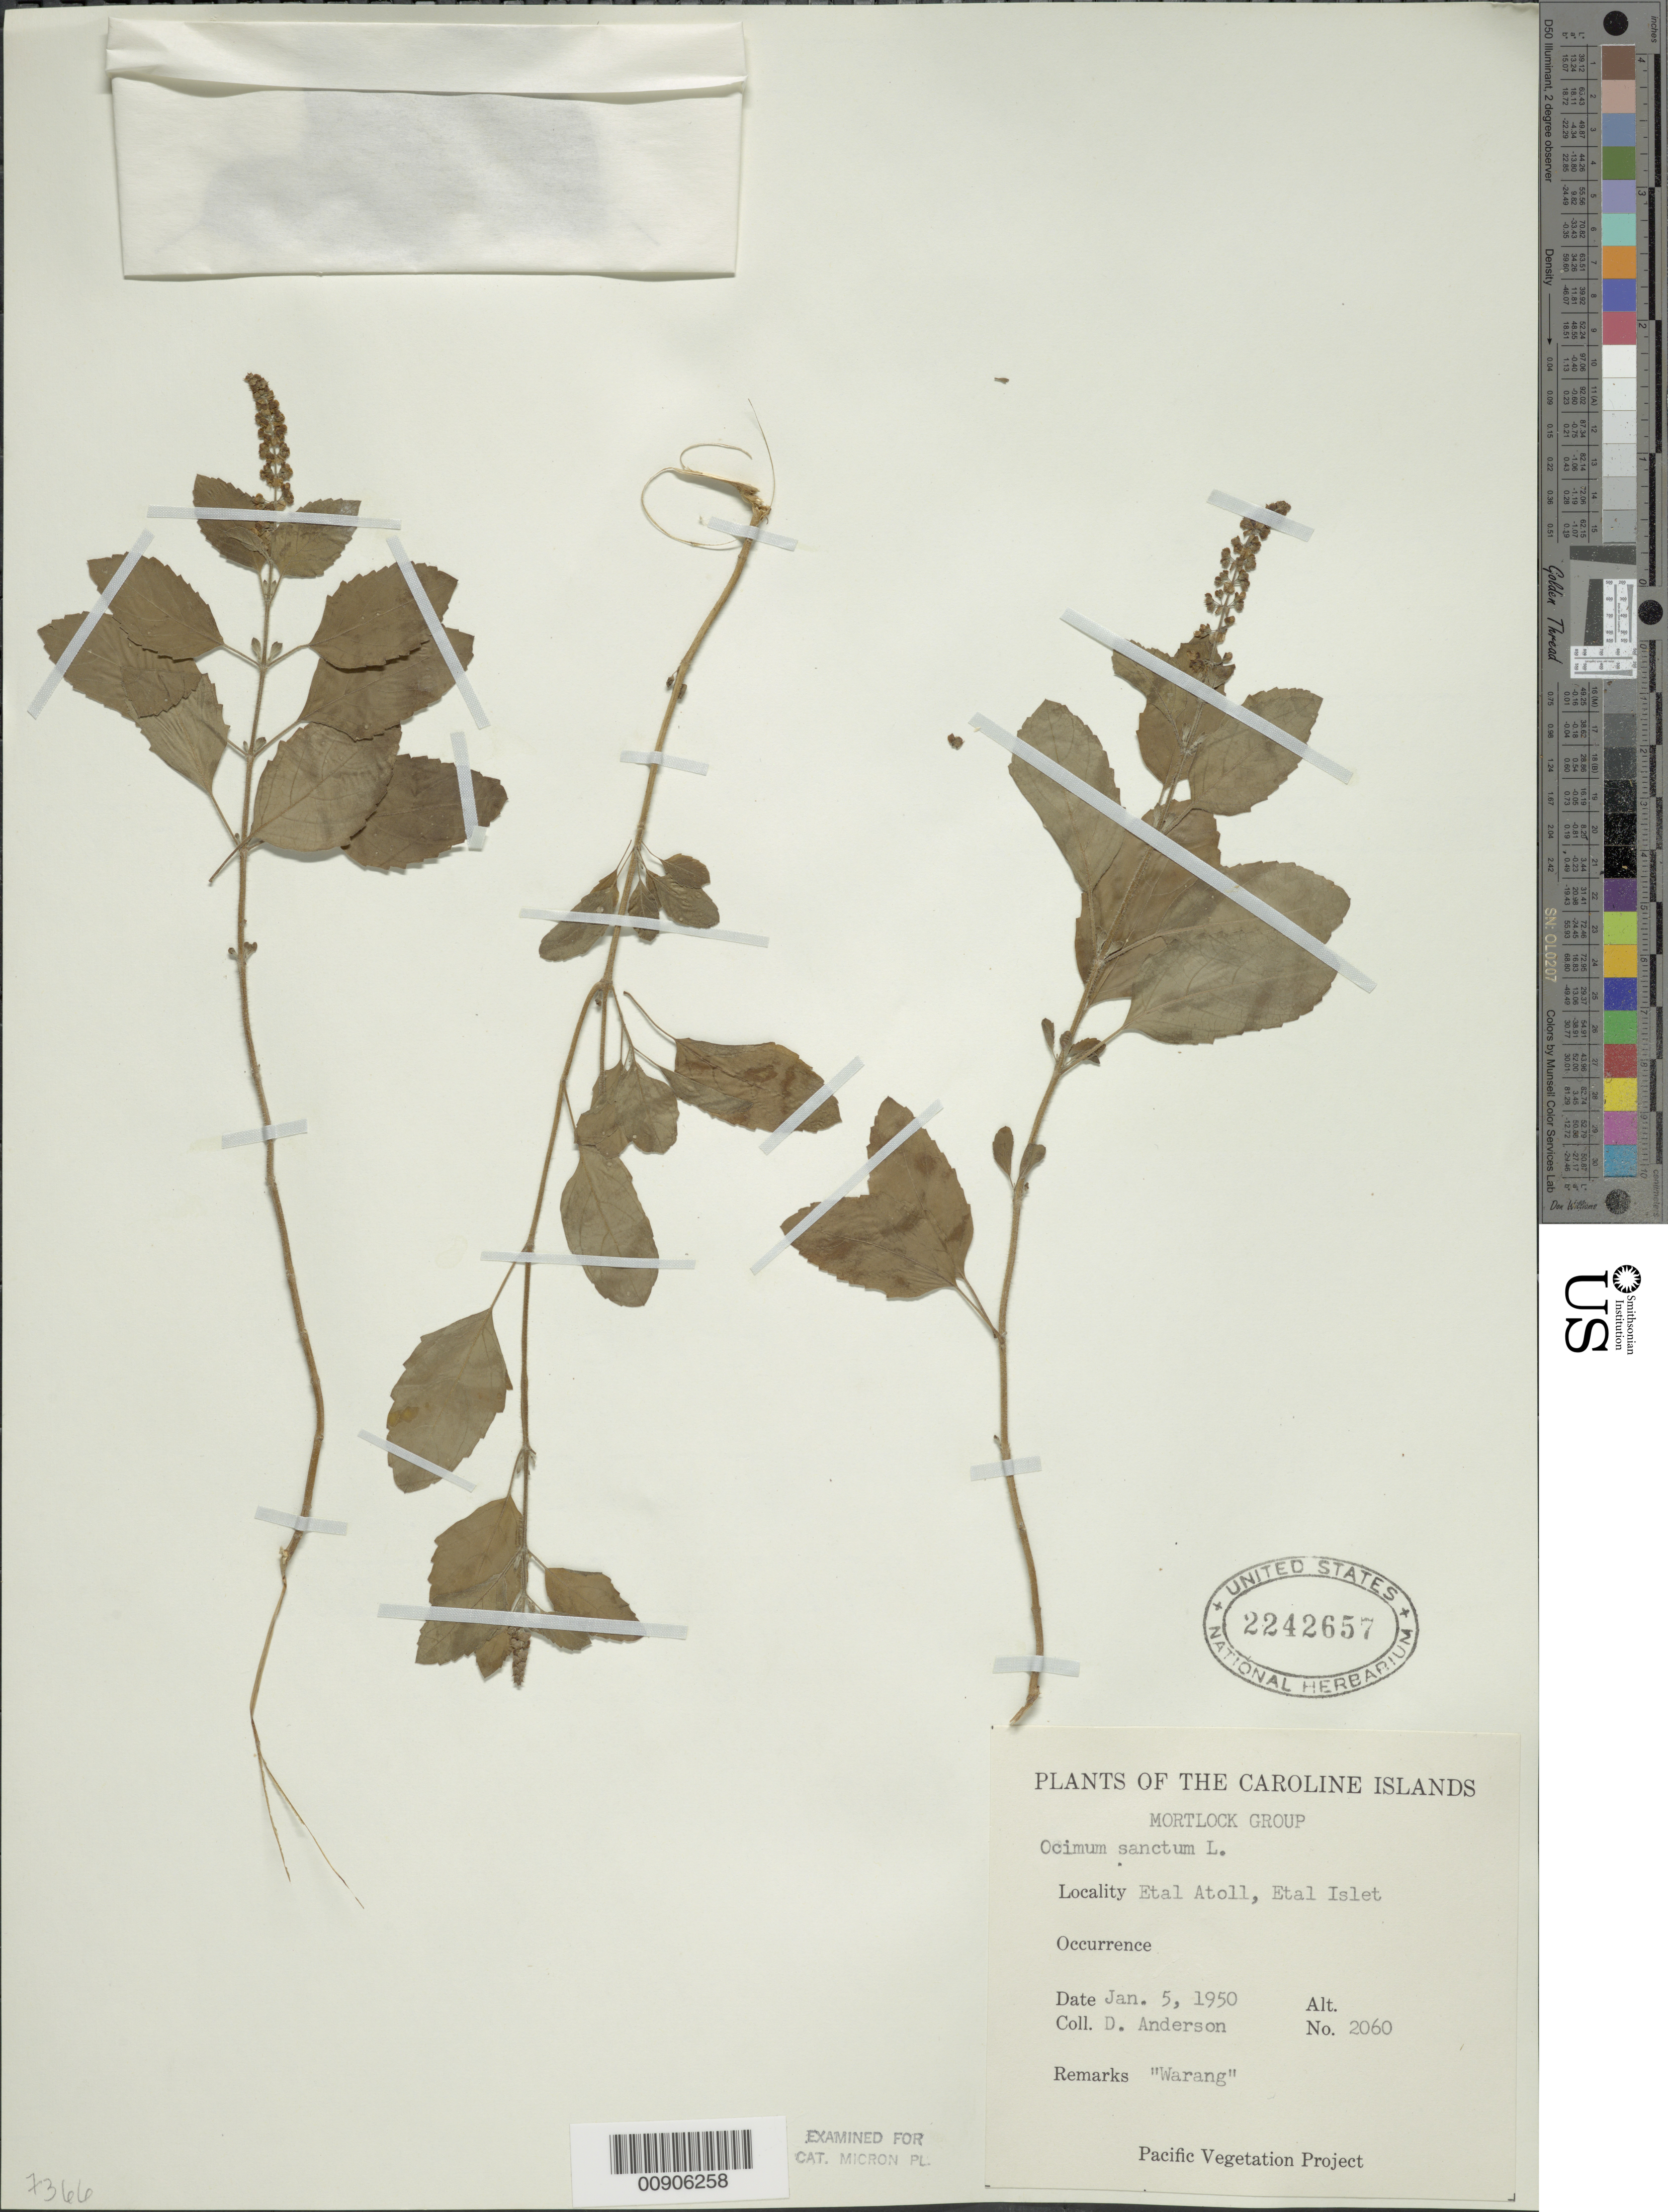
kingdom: Plantae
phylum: Tracheophyta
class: Magnoliopsida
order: Lamiales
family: Lamiaceae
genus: Ocimum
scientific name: Ocimum tenuiflorum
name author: L.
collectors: D. Anderson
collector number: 2060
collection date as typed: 05 Jan 1950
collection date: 1950-01-05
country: Micronesia, Federated States of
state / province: Truk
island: Etal Atoll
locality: Etal Islet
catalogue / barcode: US 2242657